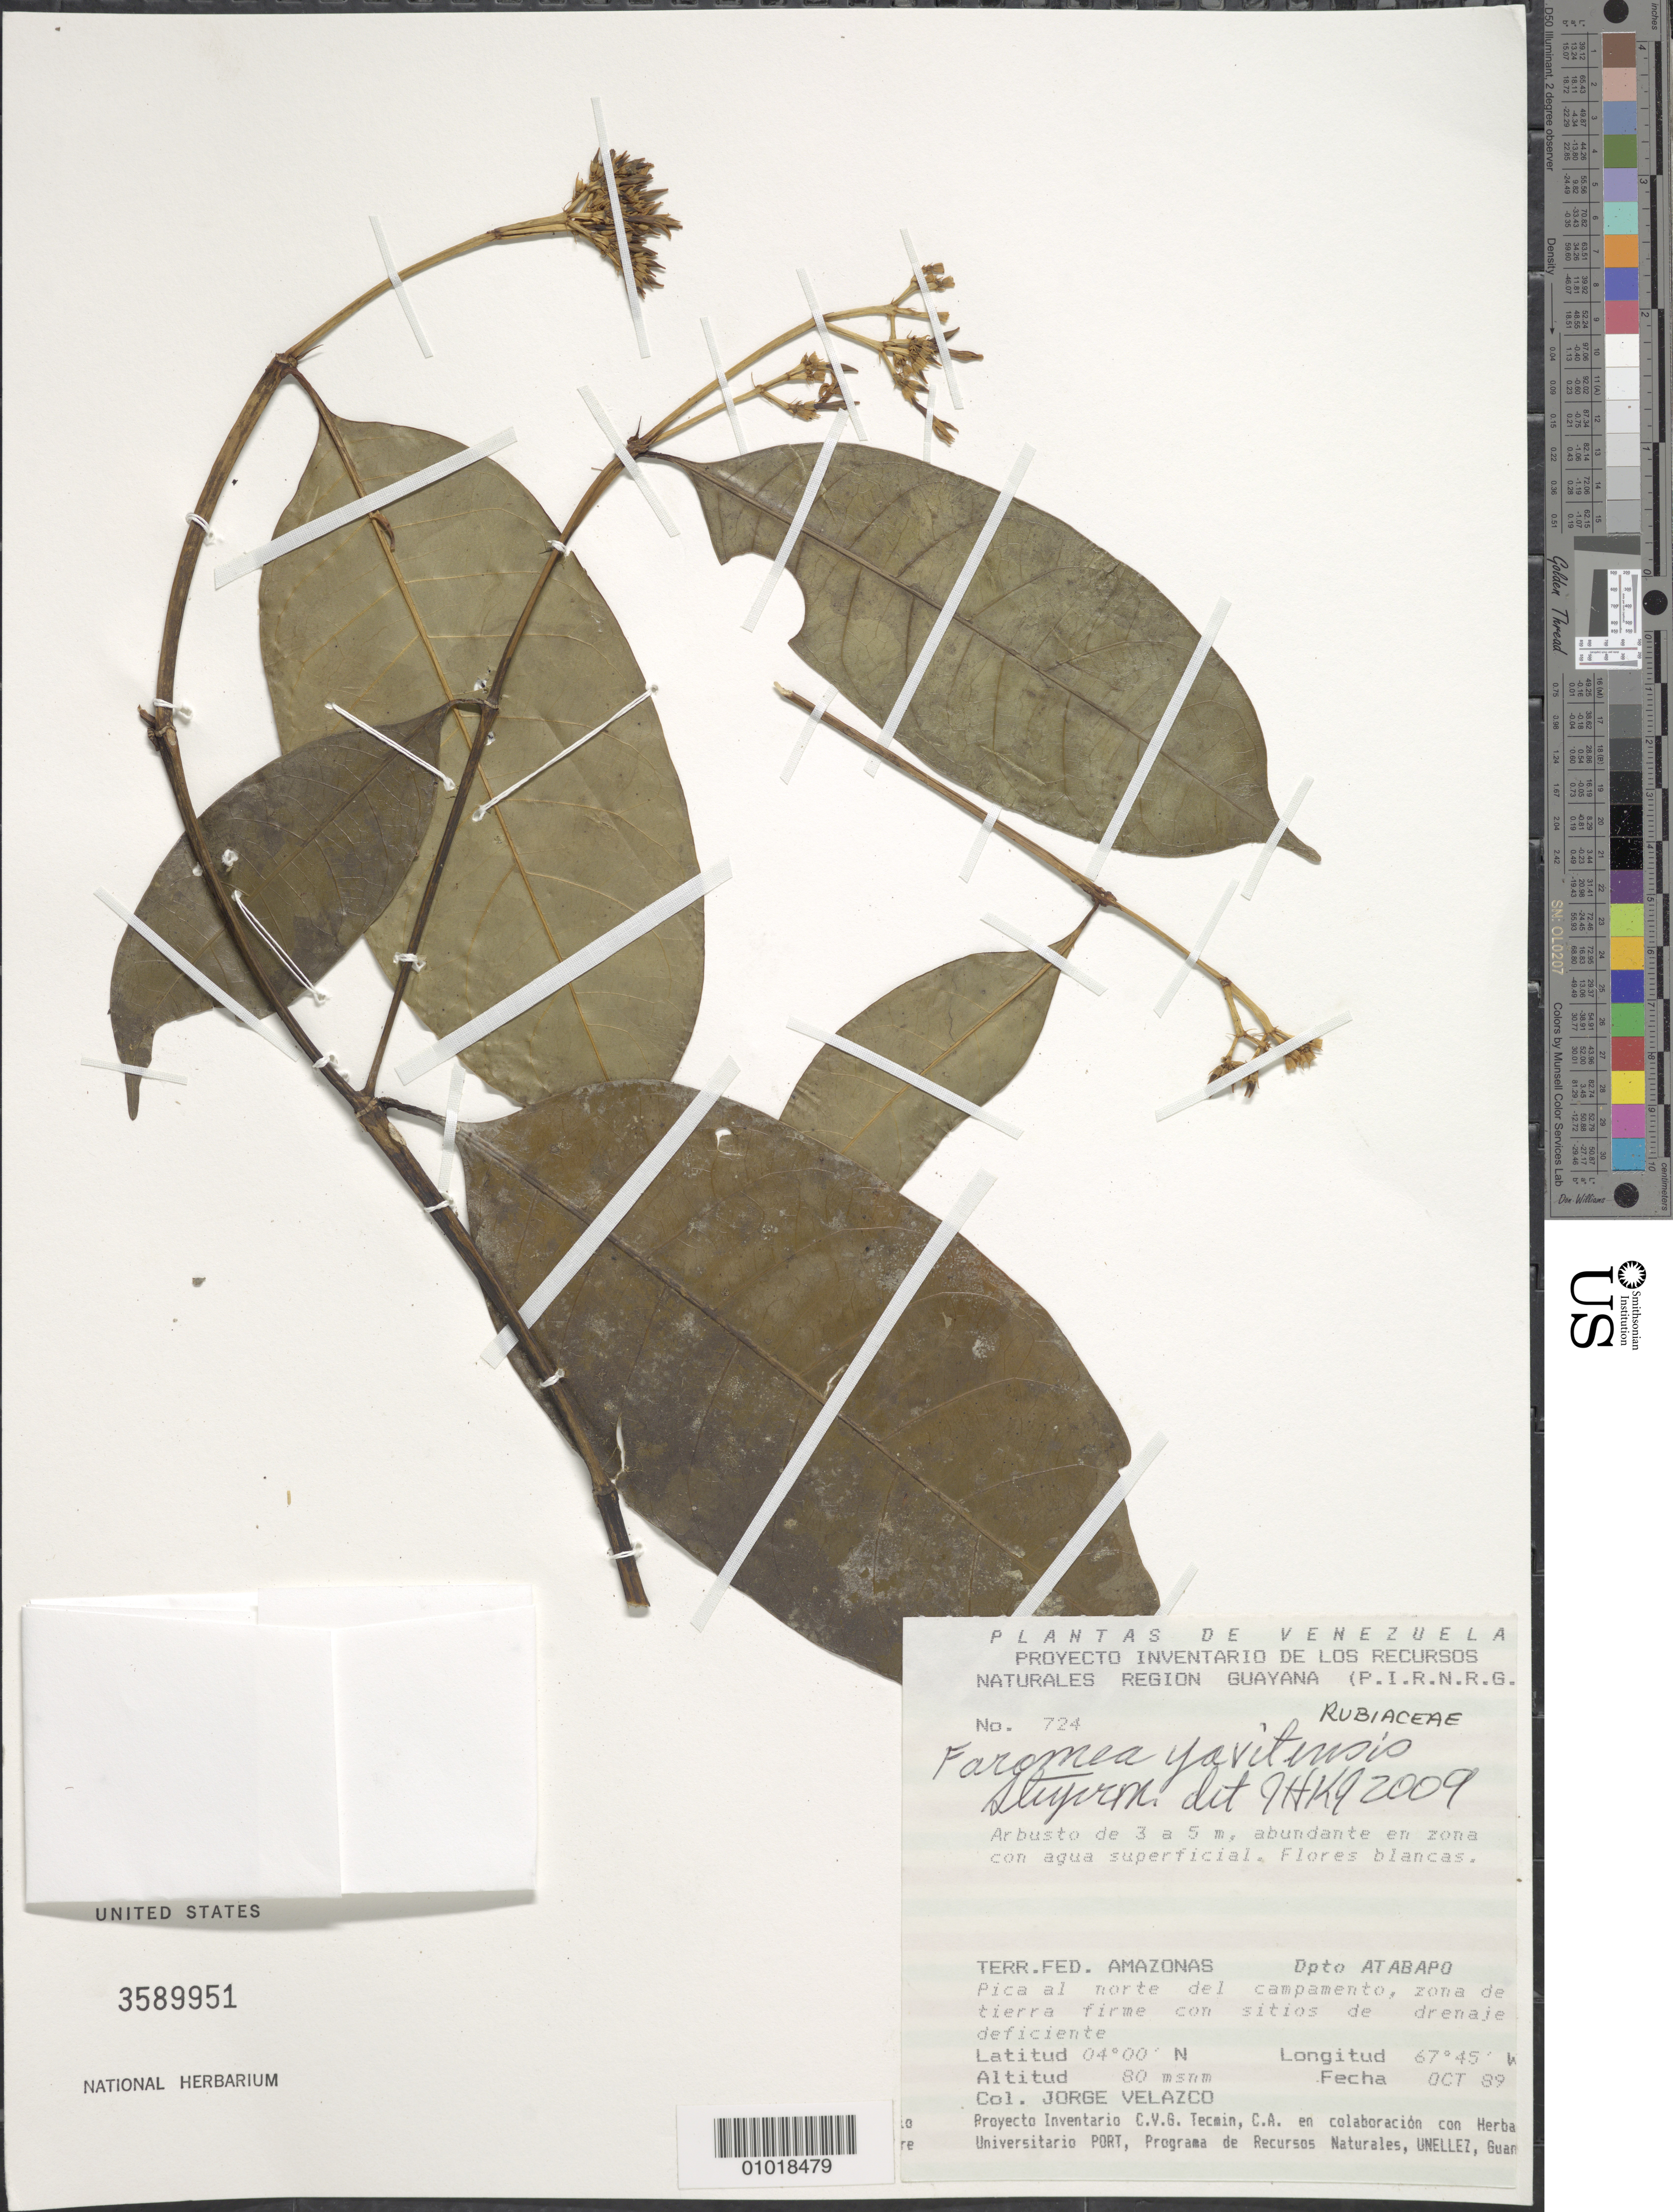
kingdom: Plantae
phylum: Tracheophyta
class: Magnoliopsida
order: Gentianales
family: Rubiaceae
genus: Faramea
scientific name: Faramea yavitensis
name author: Steyerm.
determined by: Kirkbride, J. H.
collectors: J. Velazco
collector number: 724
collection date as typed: Oct-89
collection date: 1989-10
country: Venezuela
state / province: Amazonas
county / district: Atabapo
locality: pica al norte del campamento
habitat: Zona de tierra firme con sitios de drenaje deficiente; zona con agua superficial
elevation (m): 80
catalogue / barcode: US 3589951